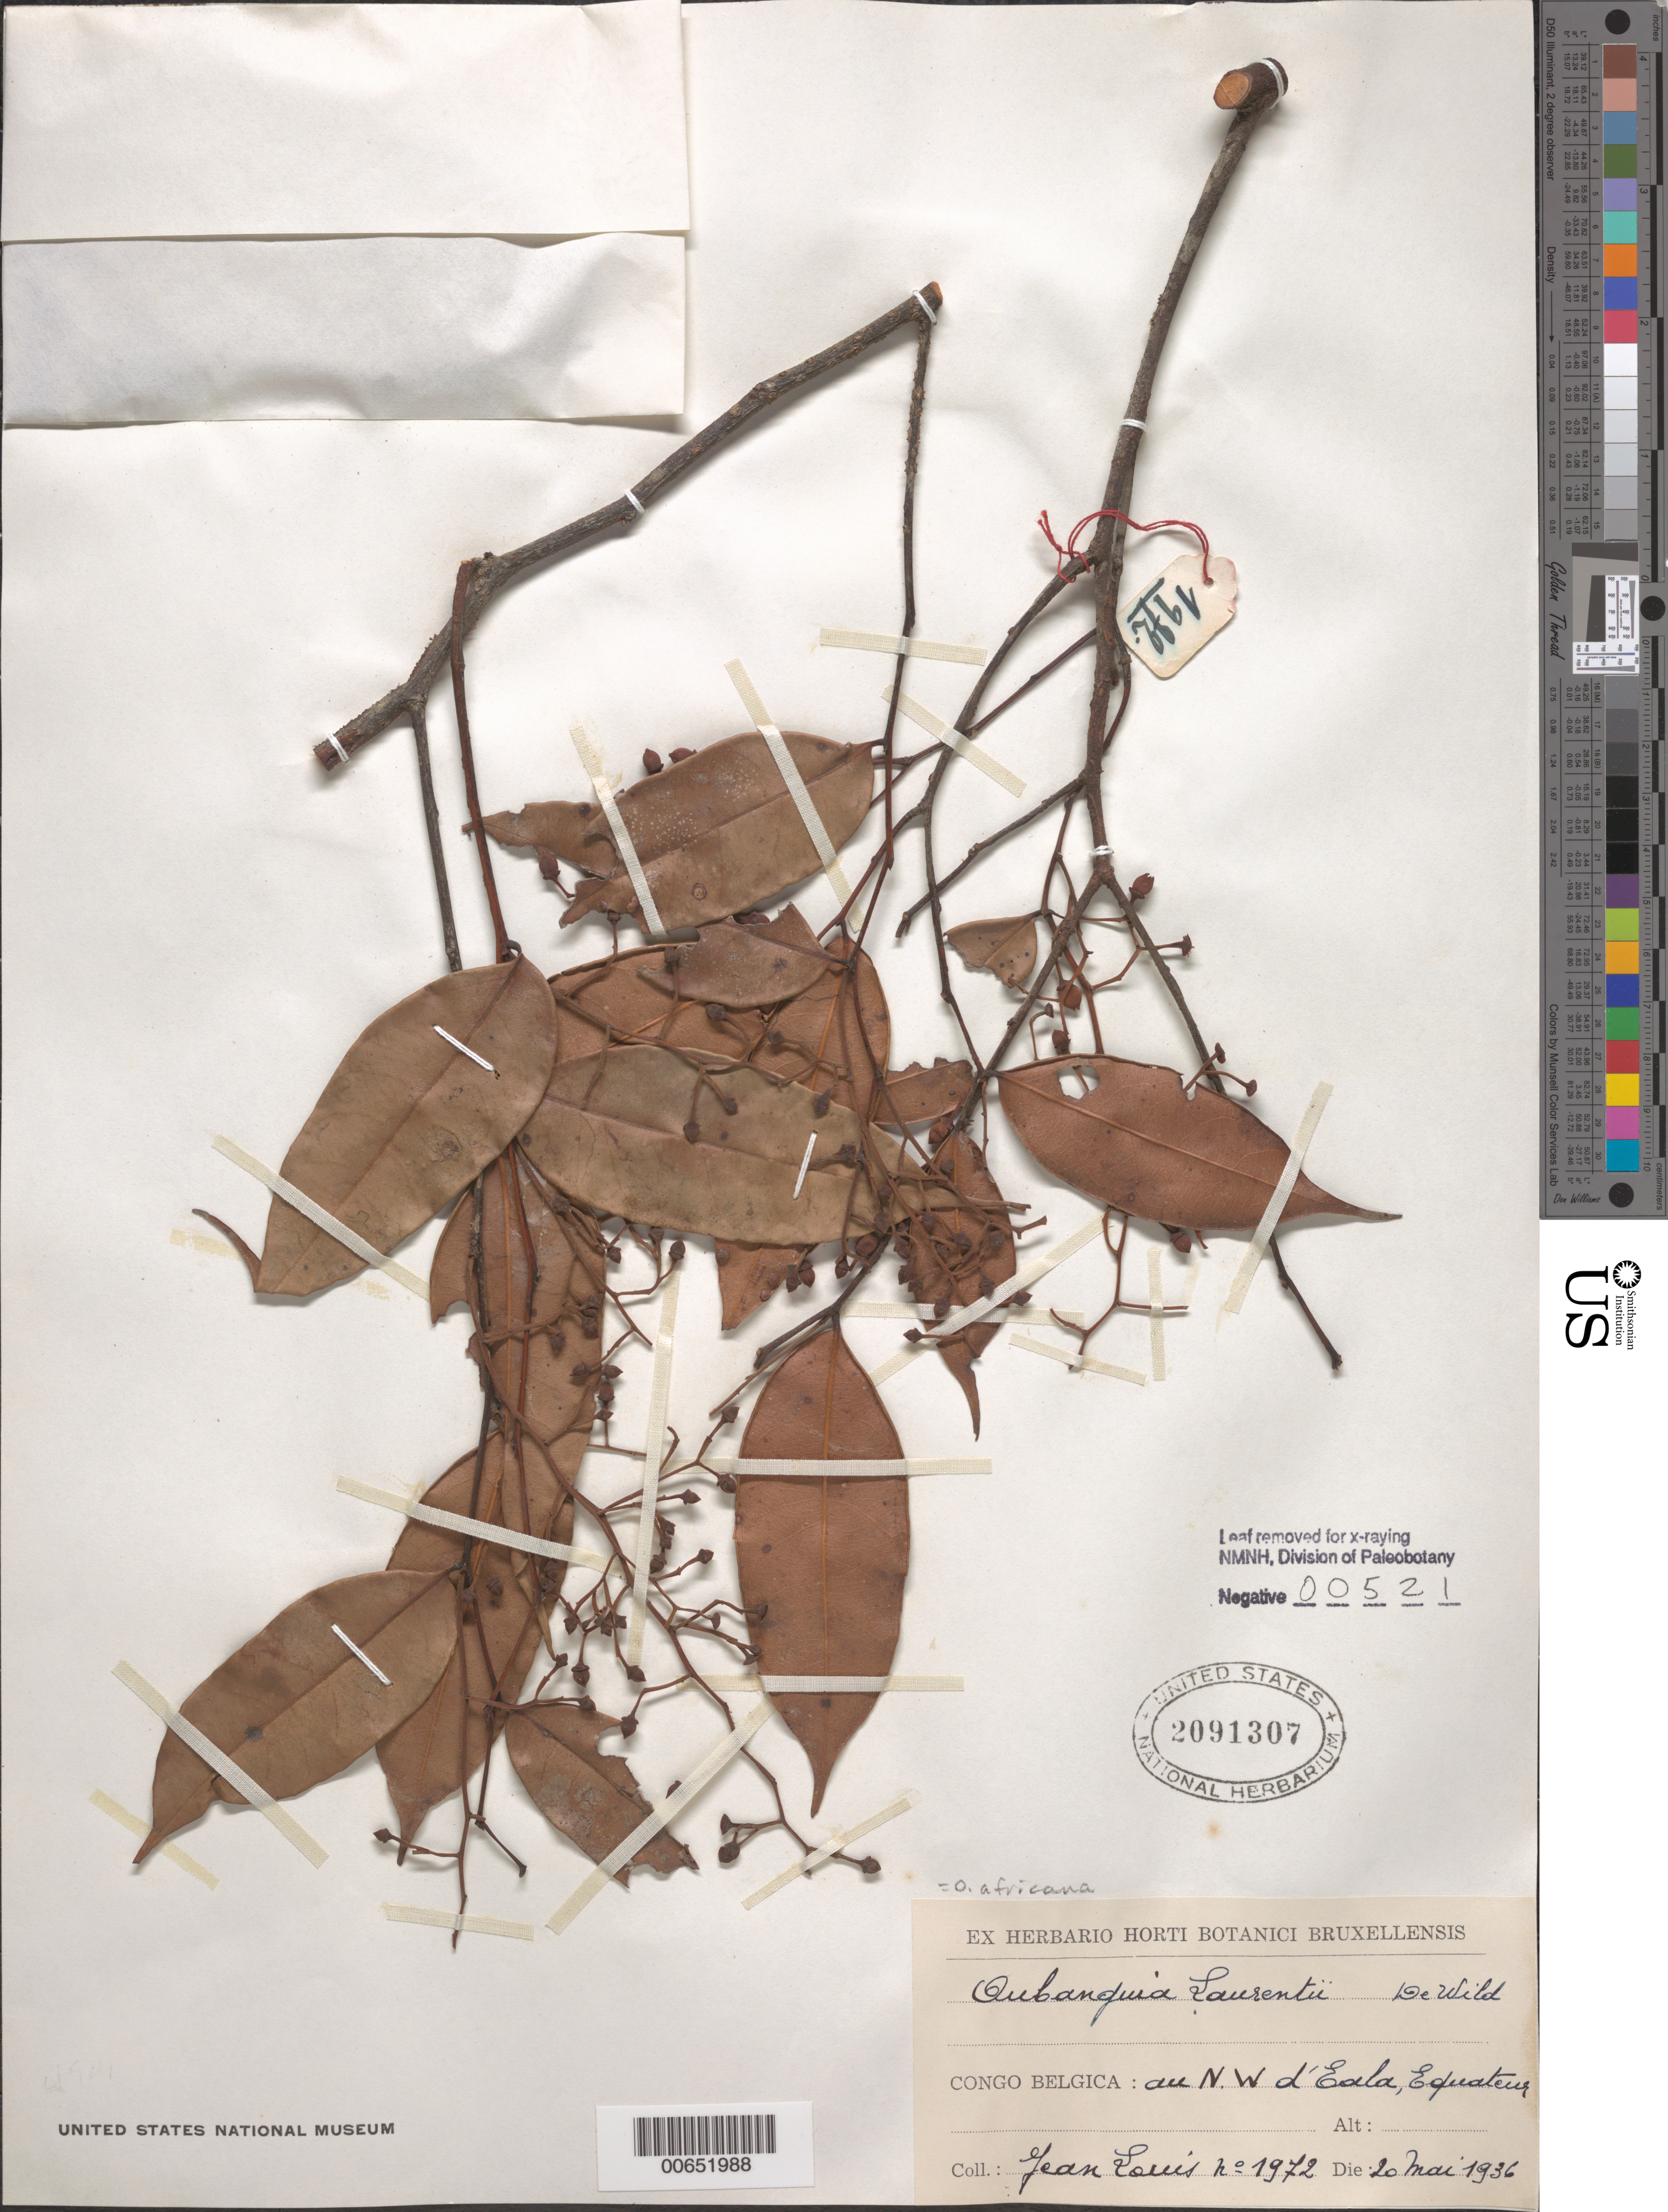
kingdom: Plantae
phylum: Tracheophyta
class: Magnoliopsida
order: Ericales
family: Lecythidaceae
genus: Oubanguia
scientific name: Oubanguia africana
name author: Baill.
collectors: J. Louis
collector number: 1972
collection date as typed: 20 May 1936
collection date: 1936-05-20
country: Congo, Democratic Republic of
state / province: Équateur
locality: Nw of d'esla, equateur, (belgian congo)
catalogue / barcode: US 2091307